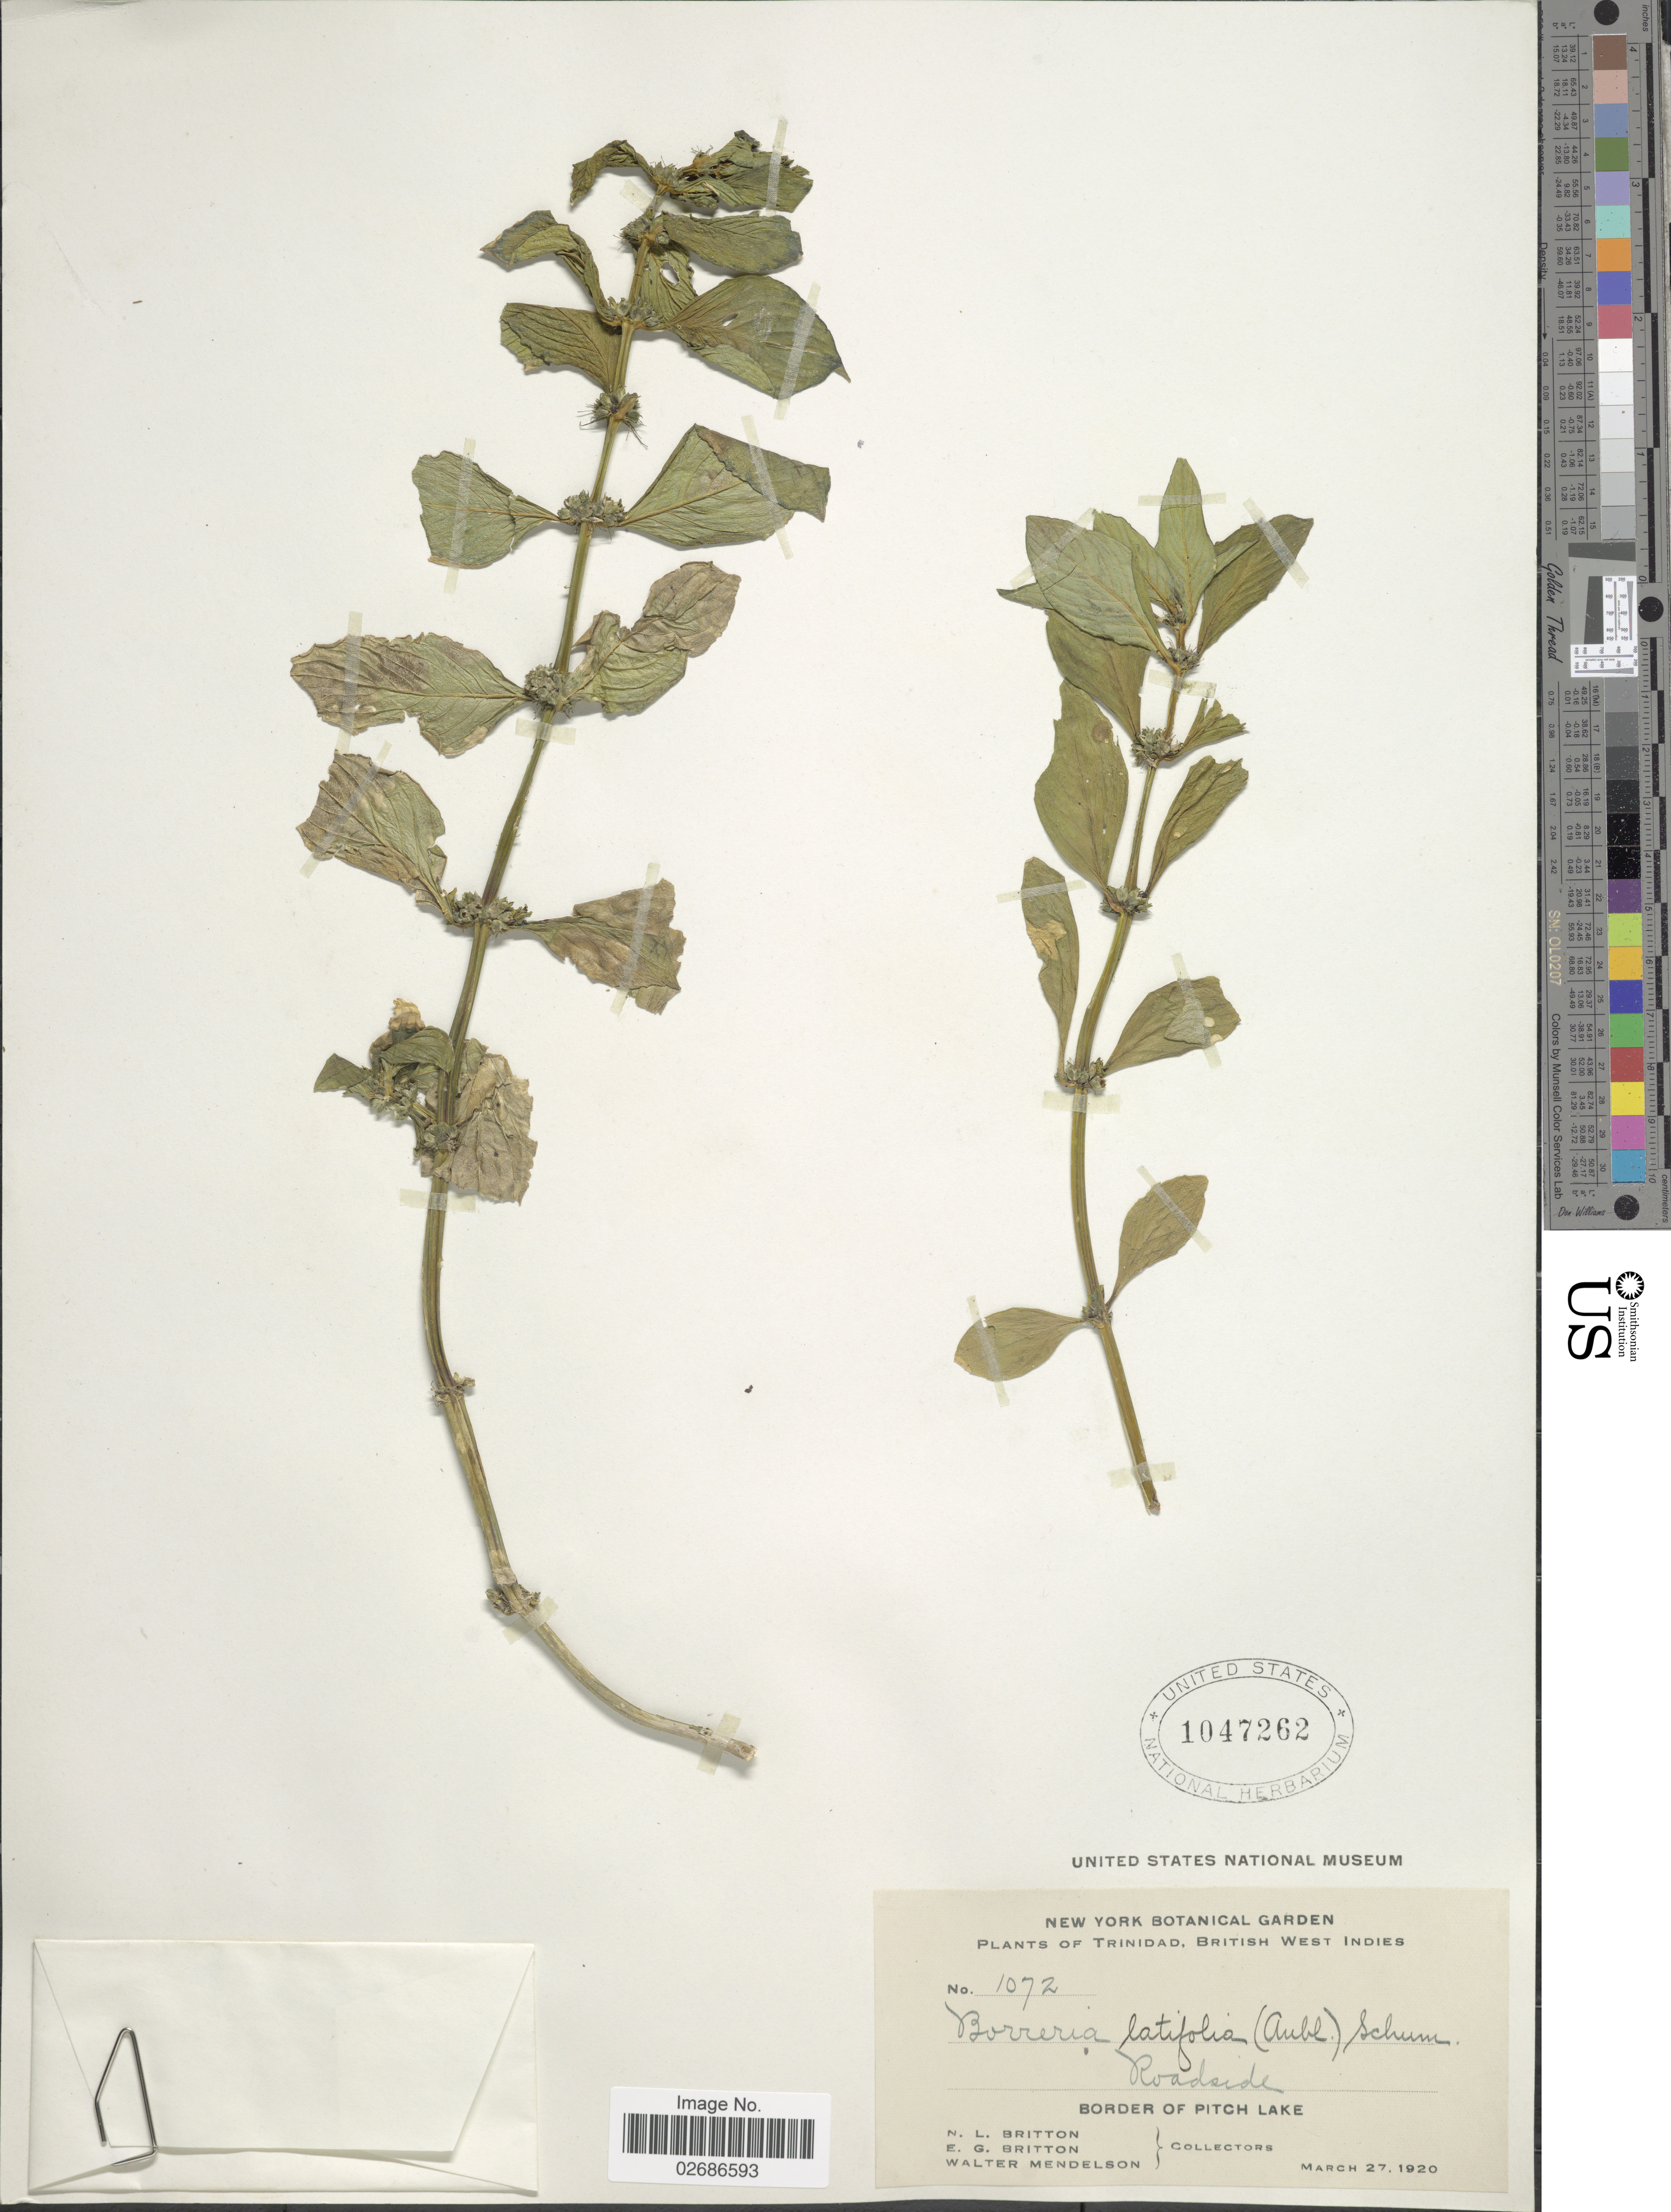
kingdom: Plantae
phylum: Tracheophyta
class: Magnoliopsida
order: Gentianales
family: Rubiaceae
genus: Borreria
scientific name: Borreria latifolia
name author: (Aubl.) K. Schum.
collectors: N. Britton, E. G. Britton & W. Mendelson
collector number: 1072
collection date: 1920-03-29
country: Trinidad and Tobago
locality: Trinidad, Britosh West Indies, Roadside, Border of Pitch Lake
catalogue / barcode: US 1047262